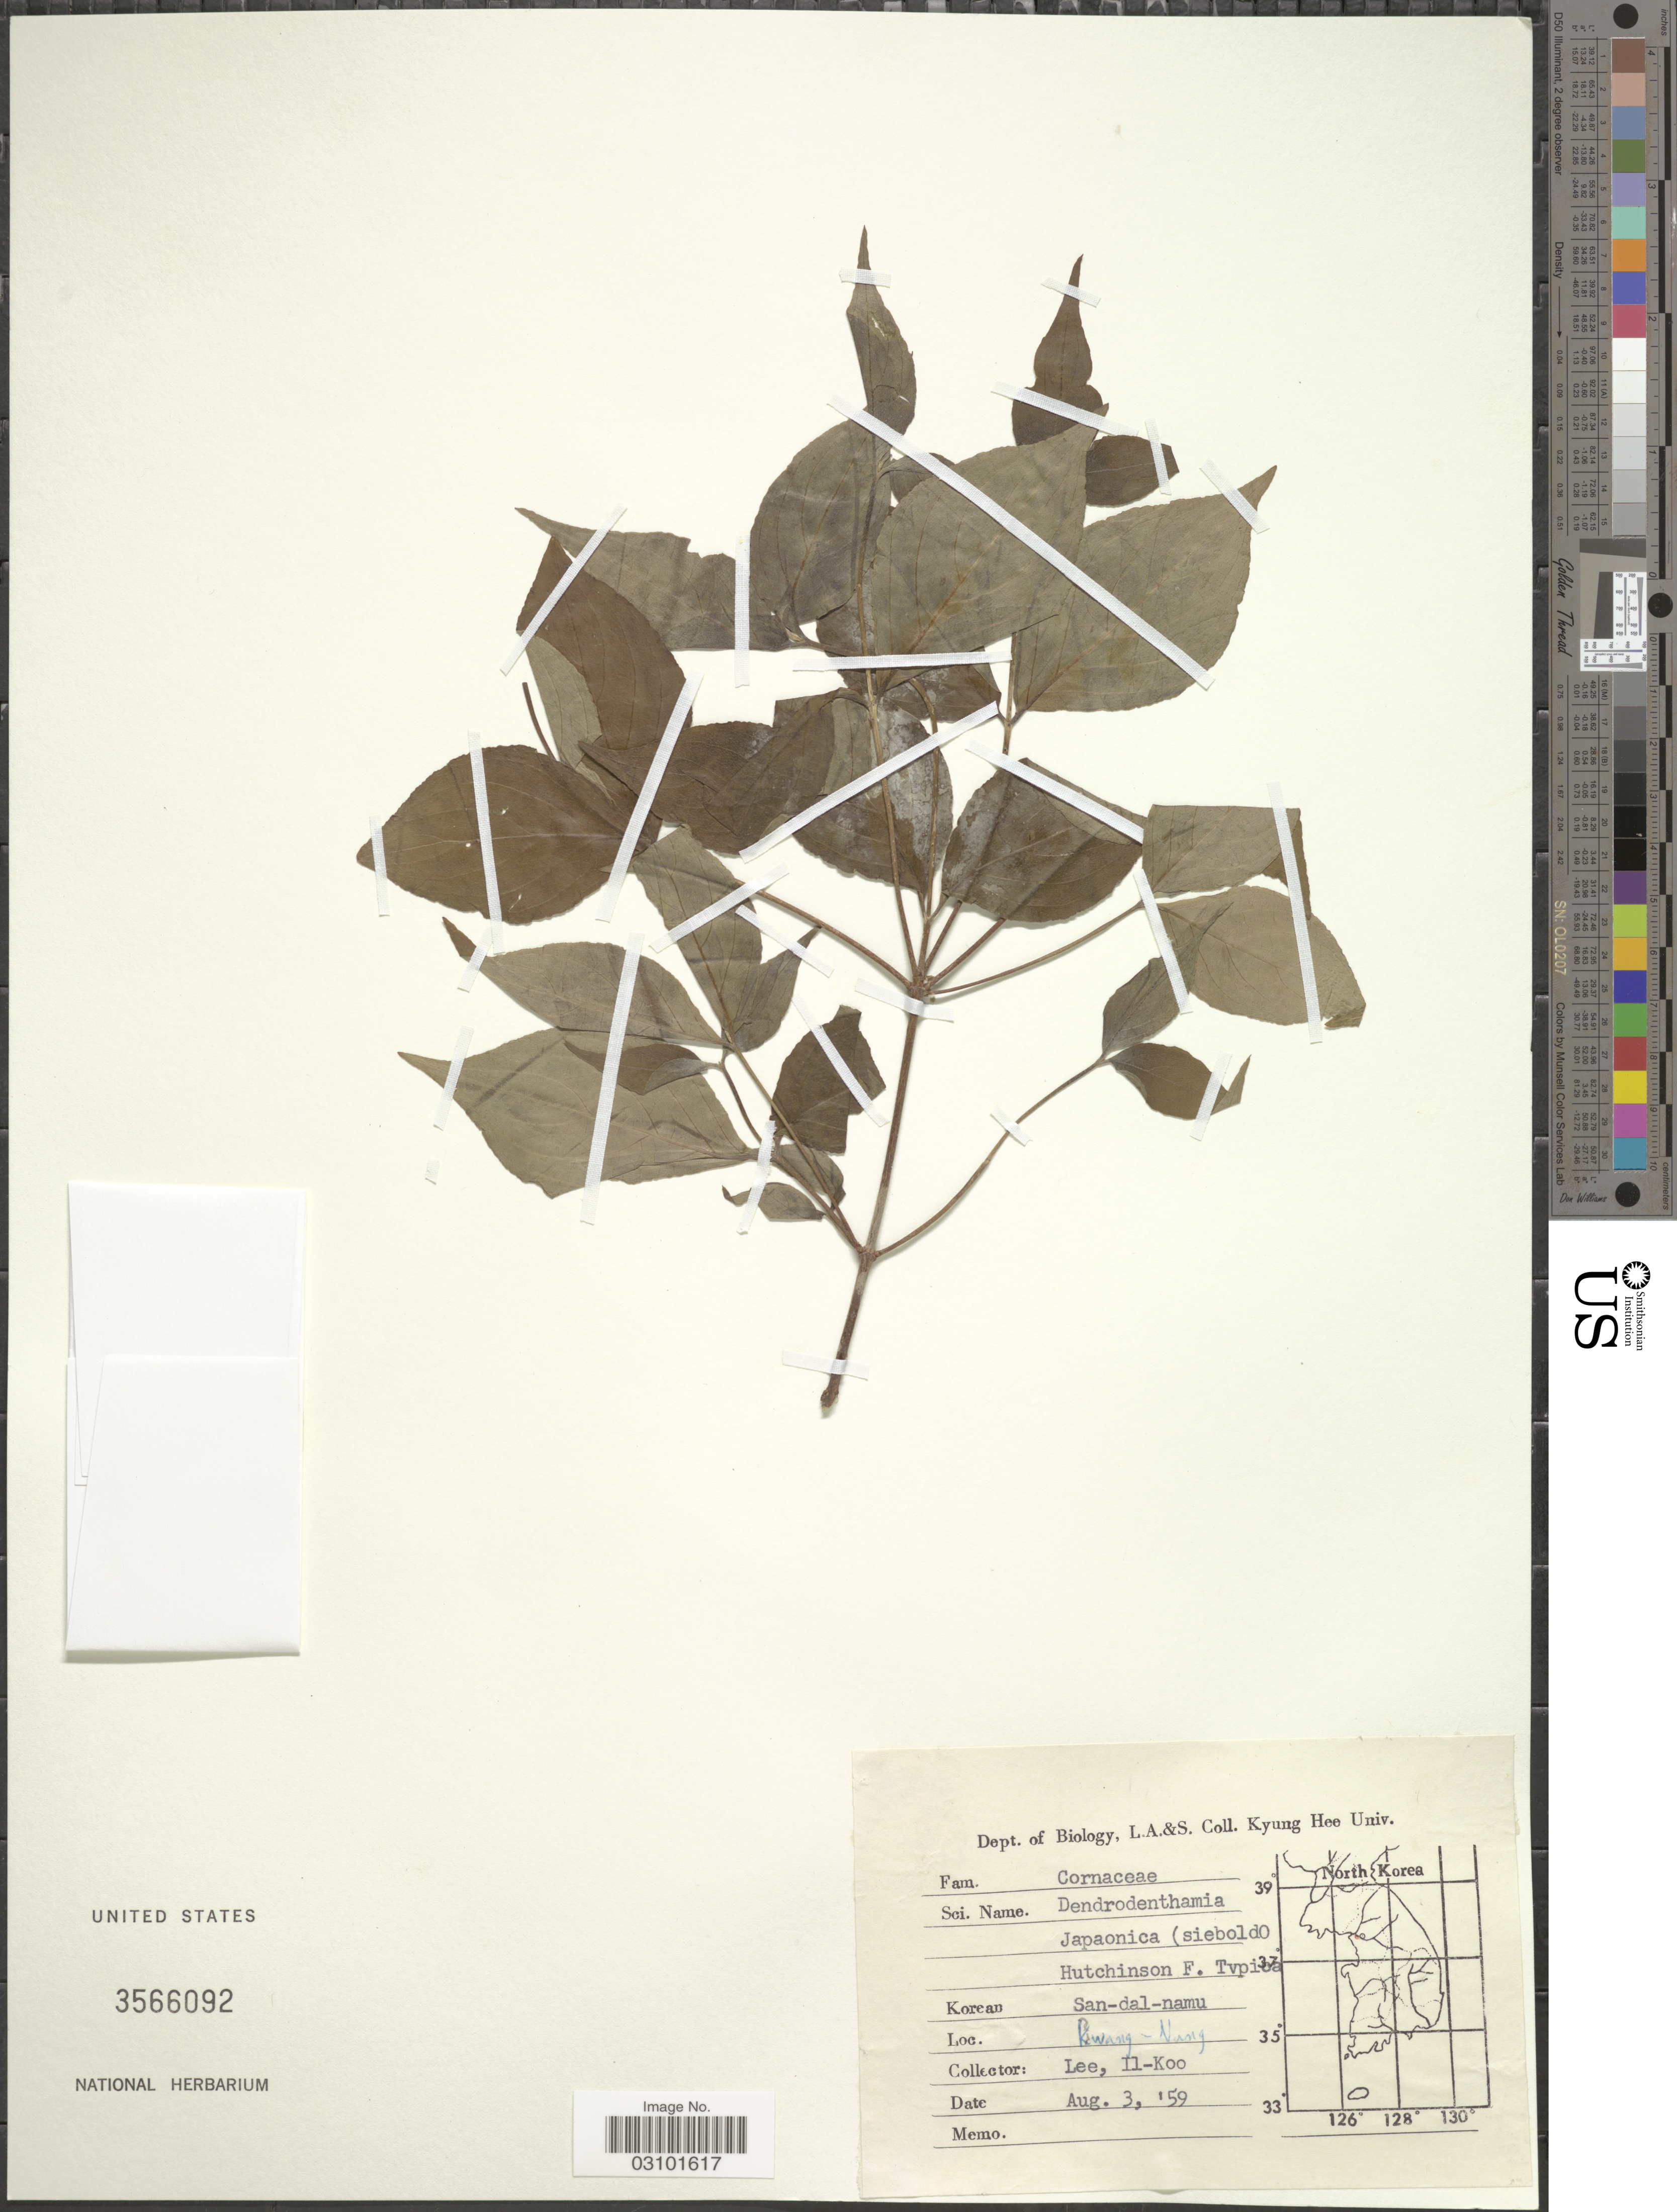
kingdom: Plantae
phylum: Tracheophyta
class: Magnoliopsida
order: Cornales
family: Cornaceae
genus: Cornus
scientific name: Cornus kousa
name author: F. Buerger ex Miq.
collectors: Il-Ko Lee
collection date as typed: Transcribed d/m/y: 3/8/59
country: South Korea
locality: Kwang-Nung.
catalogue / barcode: US 3566092